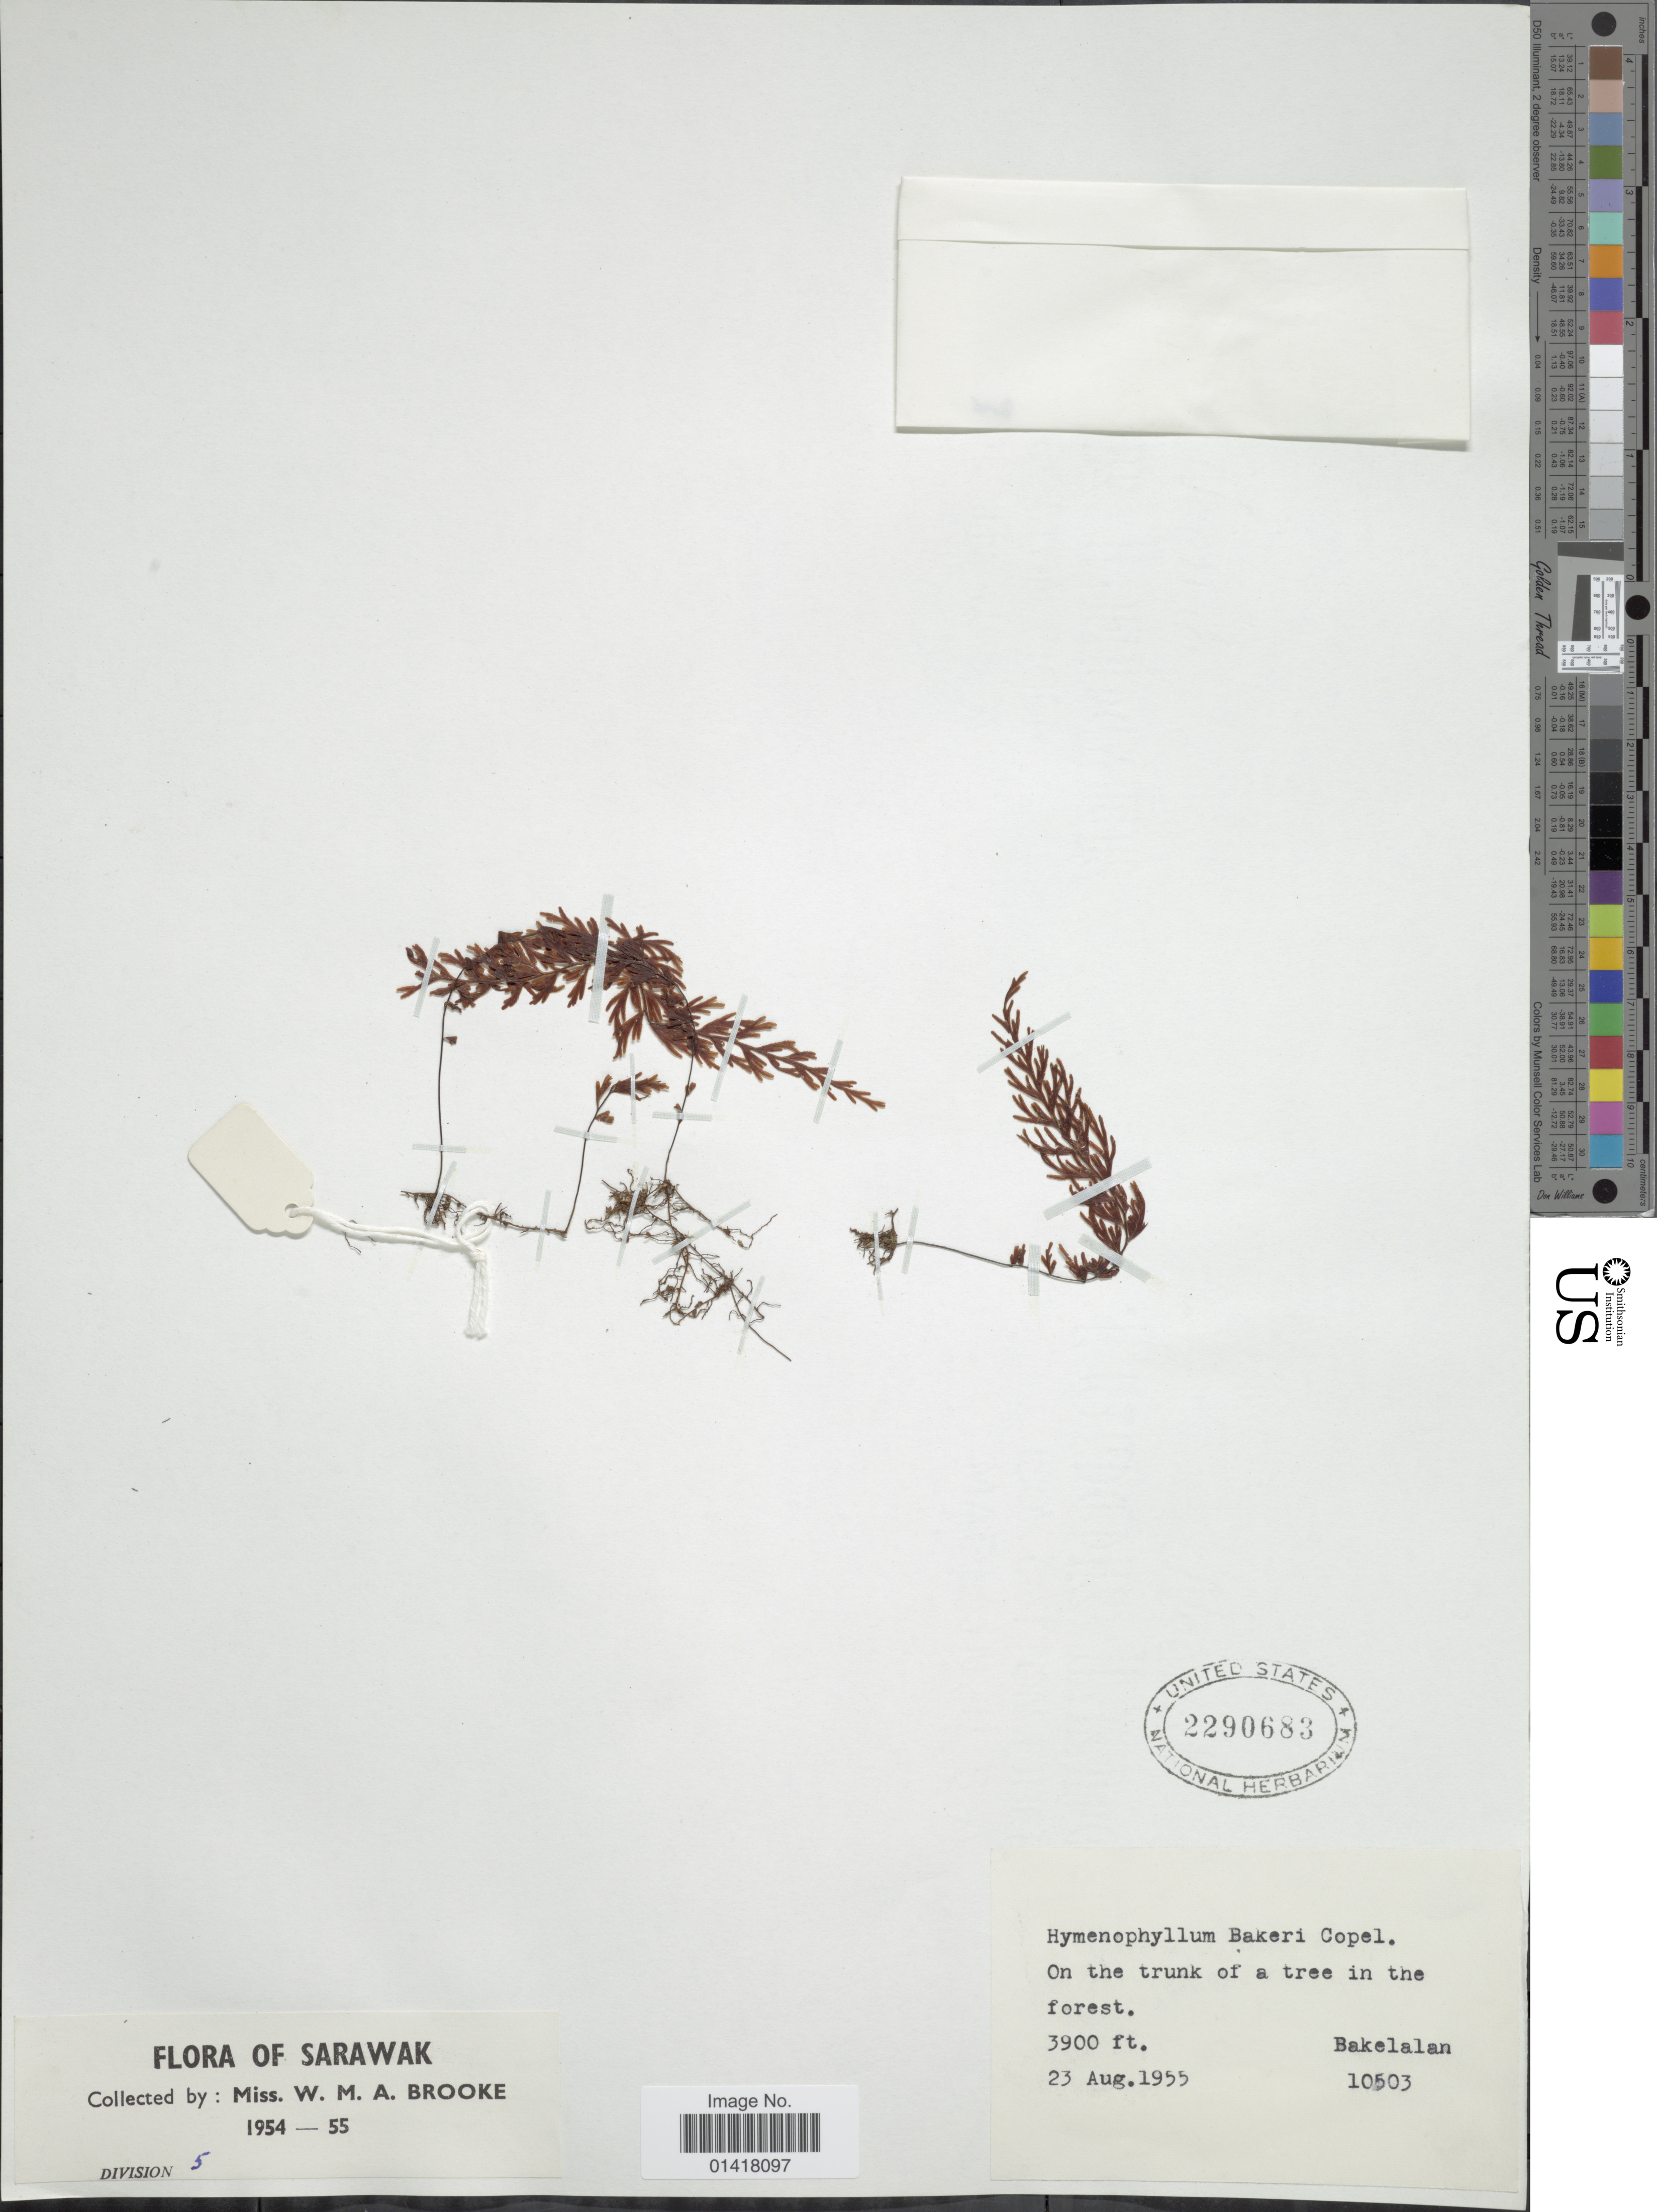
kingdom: Plantae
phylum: Tracheophyta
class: Polypodiopsida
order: Hymenophyllales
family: Hymenophyllaceae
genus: Hymenophyllum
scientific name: Hymenophyllum bakeri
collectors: W. Brooke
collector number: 10503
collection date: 1955-08-23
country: Malaysia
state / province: Sarawak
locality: Bakelalan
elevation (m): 1189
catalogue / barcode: US 2290683